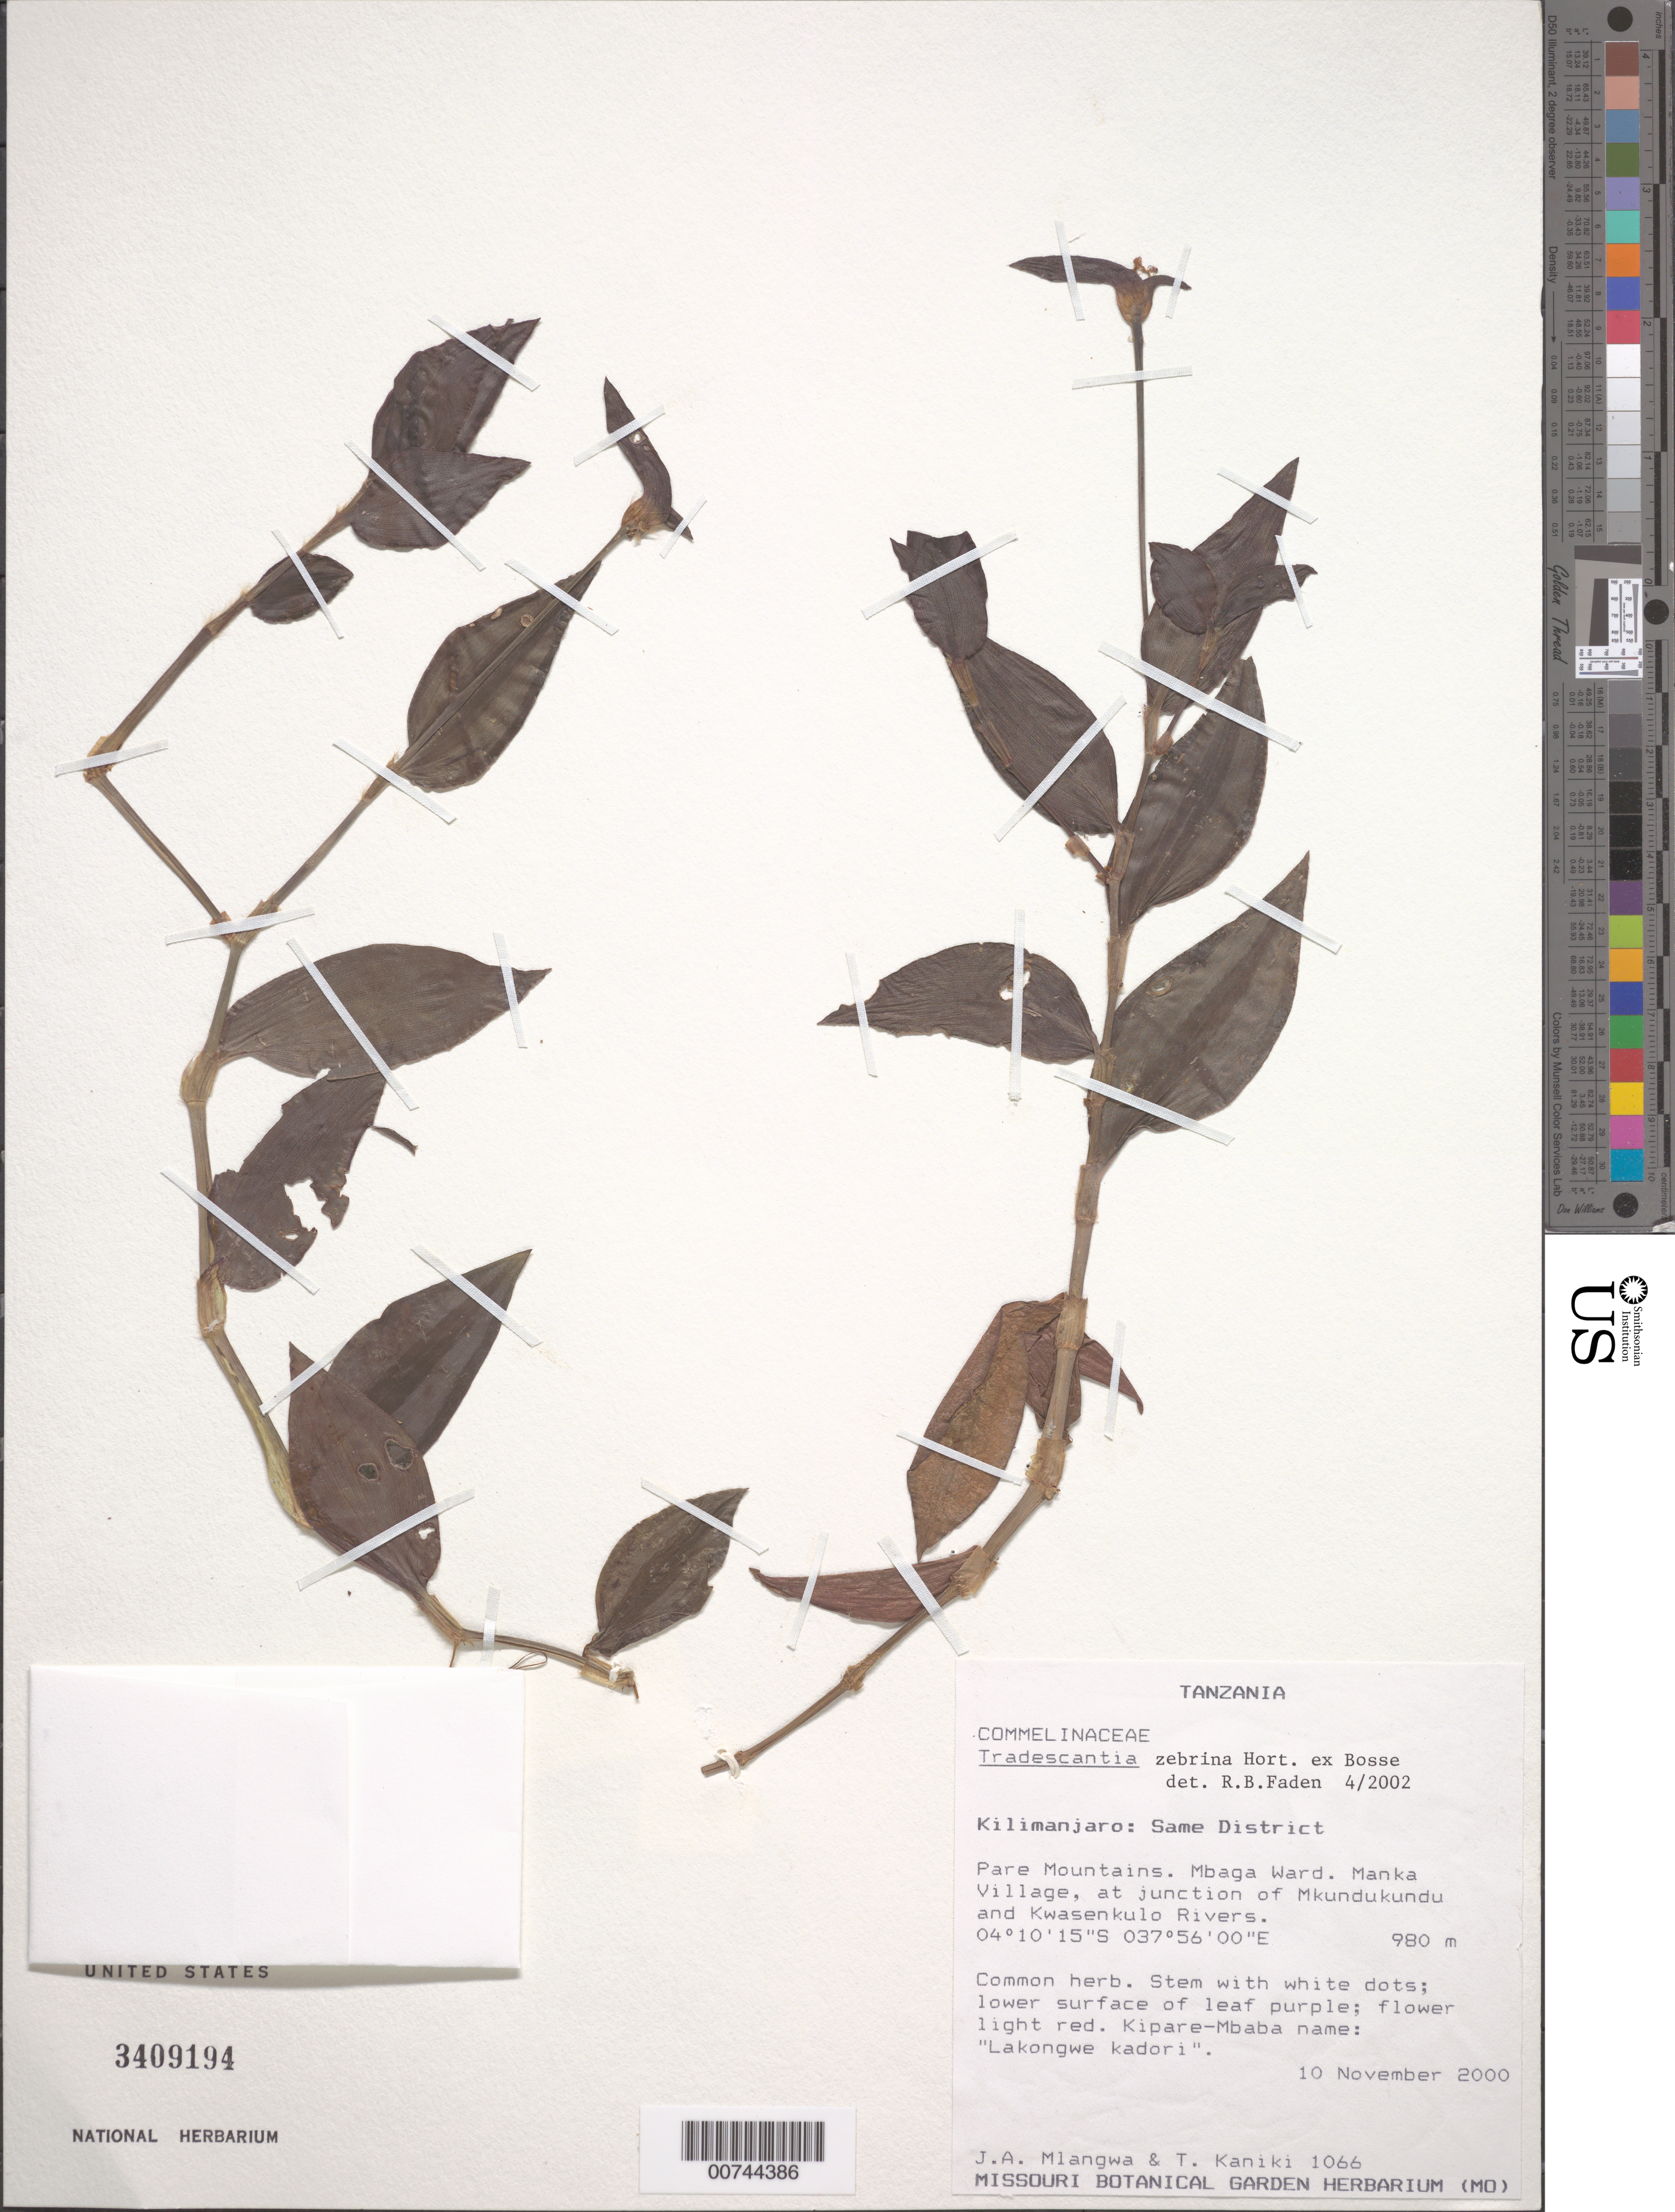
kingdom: Plantae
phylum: Tracheophyta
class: Liliopsida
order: Commelinales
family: Commelinaceae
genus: Tradescantia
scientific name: Tradescantia zebrina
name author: Bosse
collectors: J. Mlangwa & T. Kaniki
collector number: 1066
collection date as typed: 10 Nov 2000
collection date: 2000-11-10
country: Tanzania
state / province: Kilimanjaro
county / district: Kilimanjaro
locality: Par Mts., Mabaga Ward, Manka Village at Junc. of Mkundukundu and Kwasenkulo Rivers.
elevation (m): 980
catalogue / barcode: US 3409194